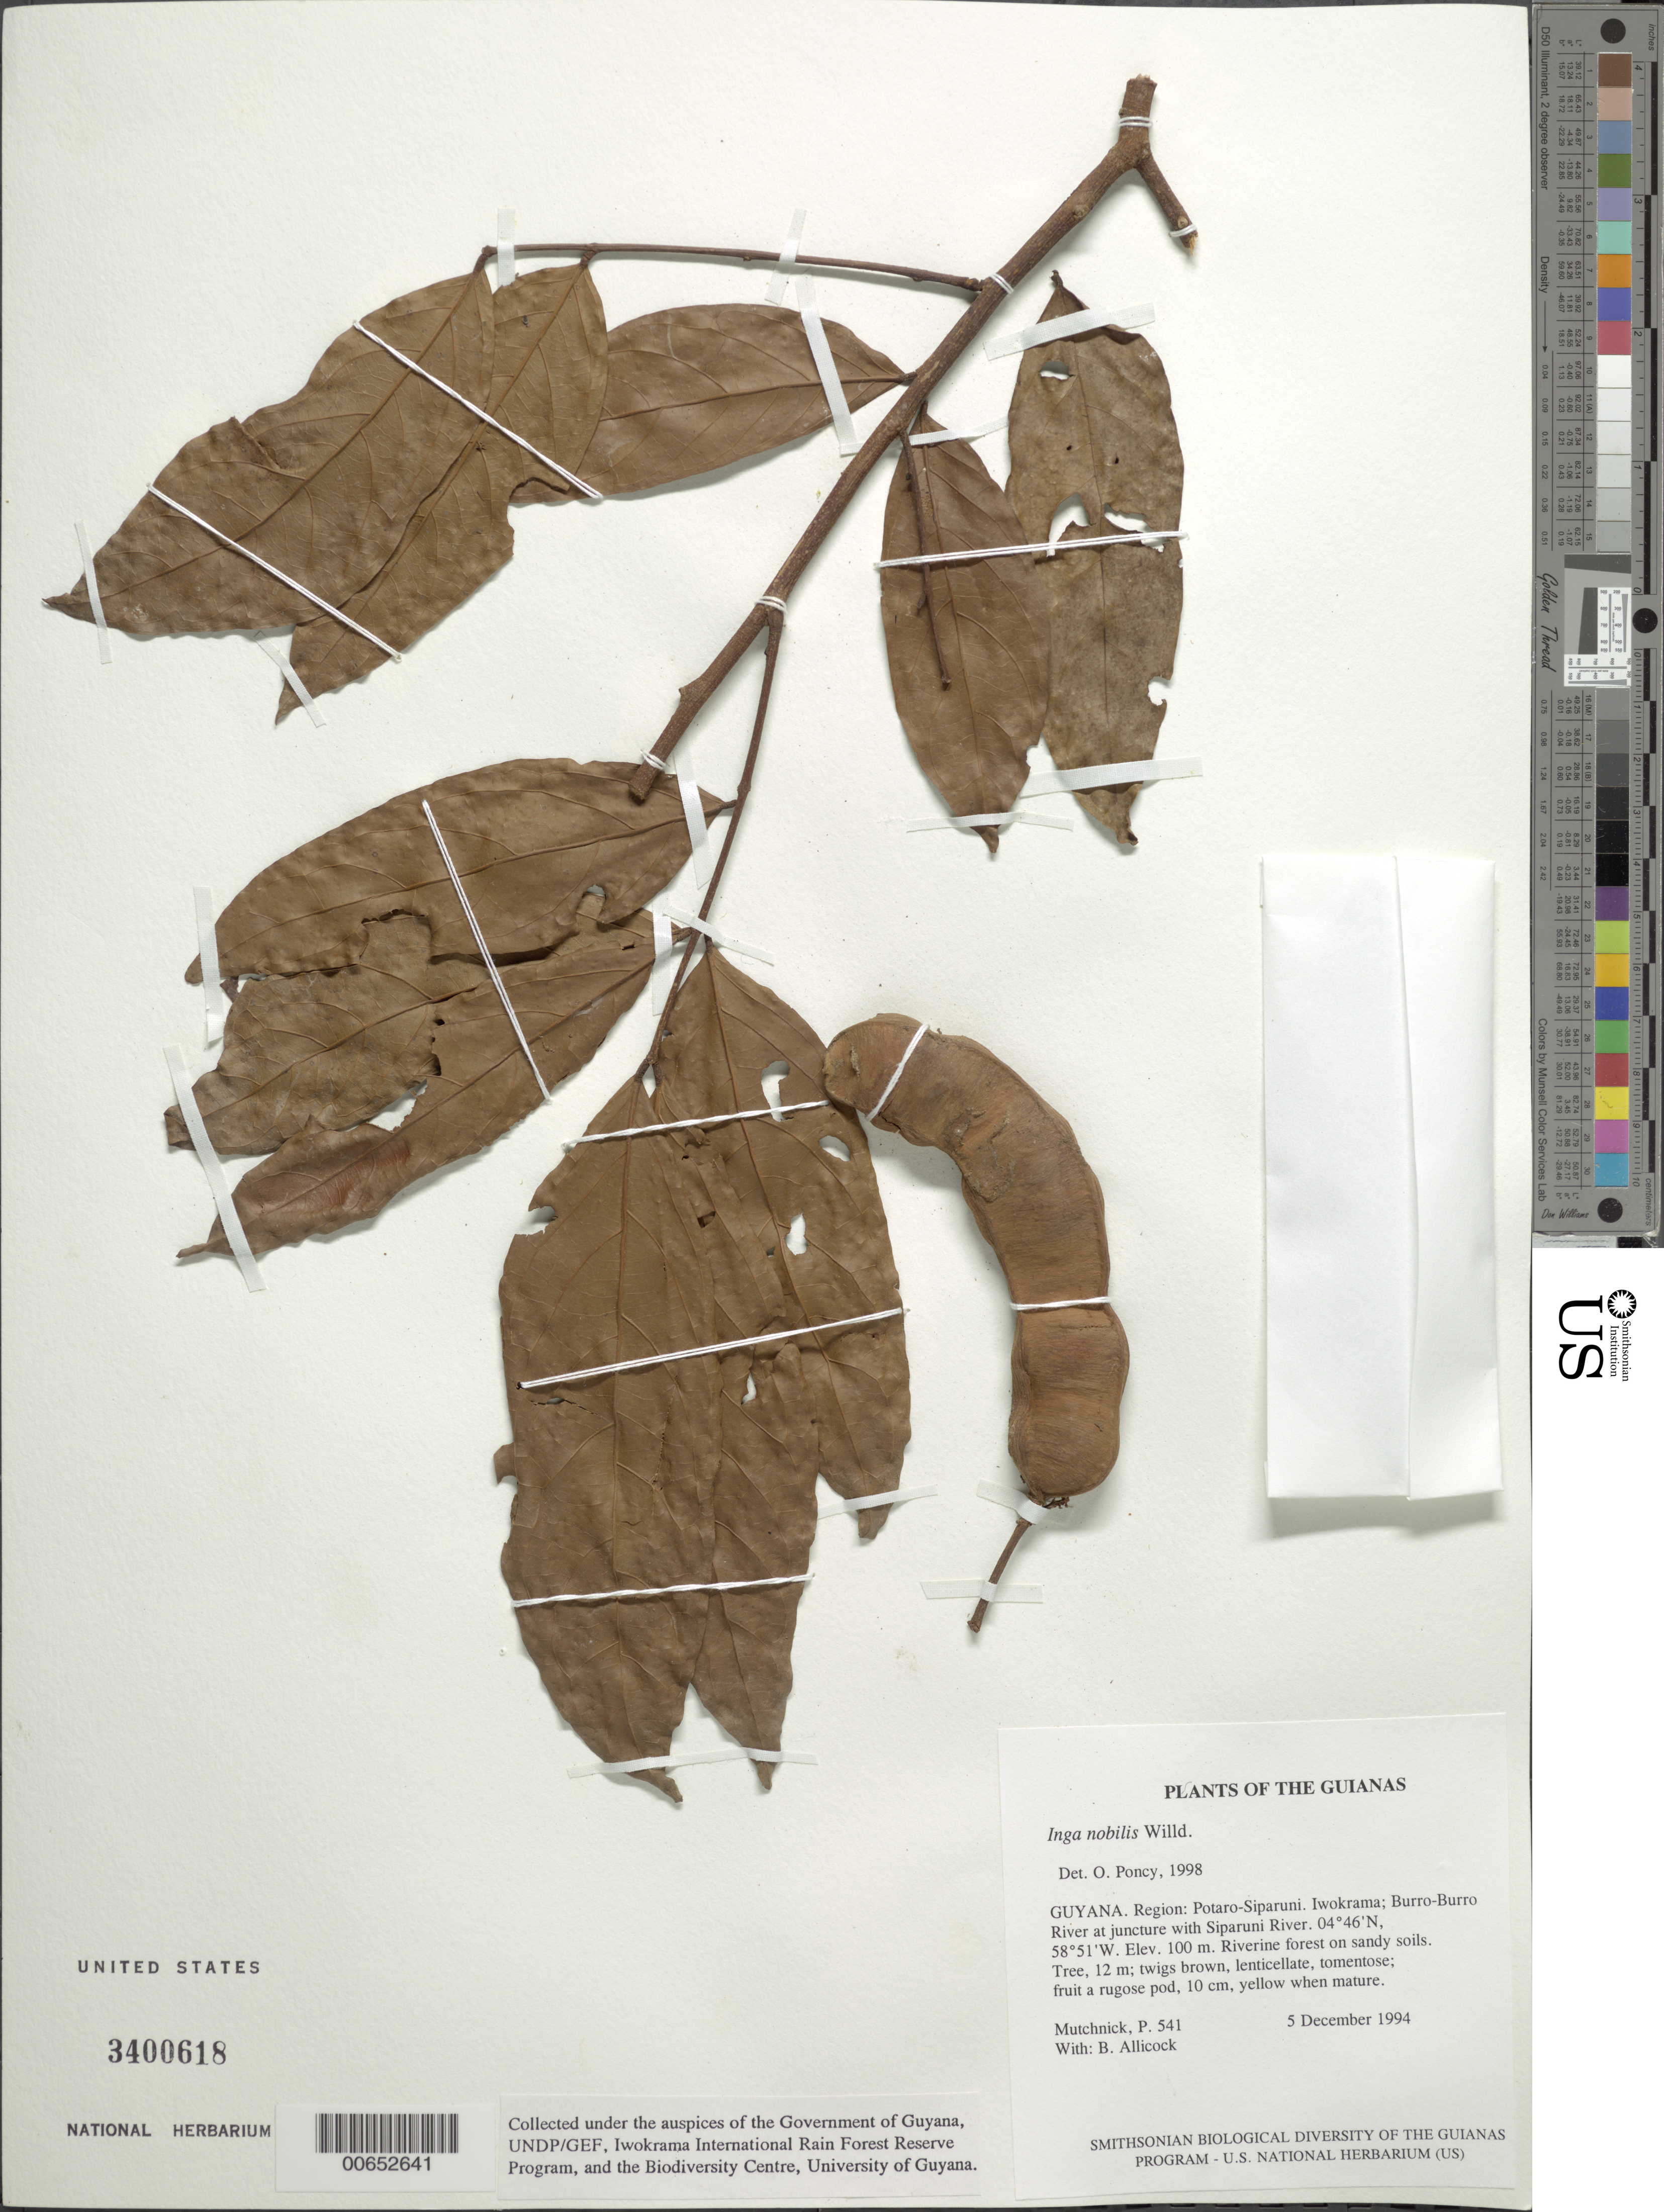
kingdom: Plantae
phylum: Tracheophyta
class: Magnoliopsida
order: Fabales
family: Fabaceae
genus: Inga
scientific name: Inga nobilis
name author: Willd.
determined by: Poncy, O.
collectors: P. Mutchnick & B. Allicock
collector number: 541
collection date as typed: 5 December 1994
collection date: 1994-12-05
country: Guyana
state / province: Potaro-Siparuni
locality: Iwokrama; Burro-Burro River at juncture with Siparuni River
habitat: Riverine forest on sandy soils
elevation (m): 100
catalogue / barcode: US 3400618